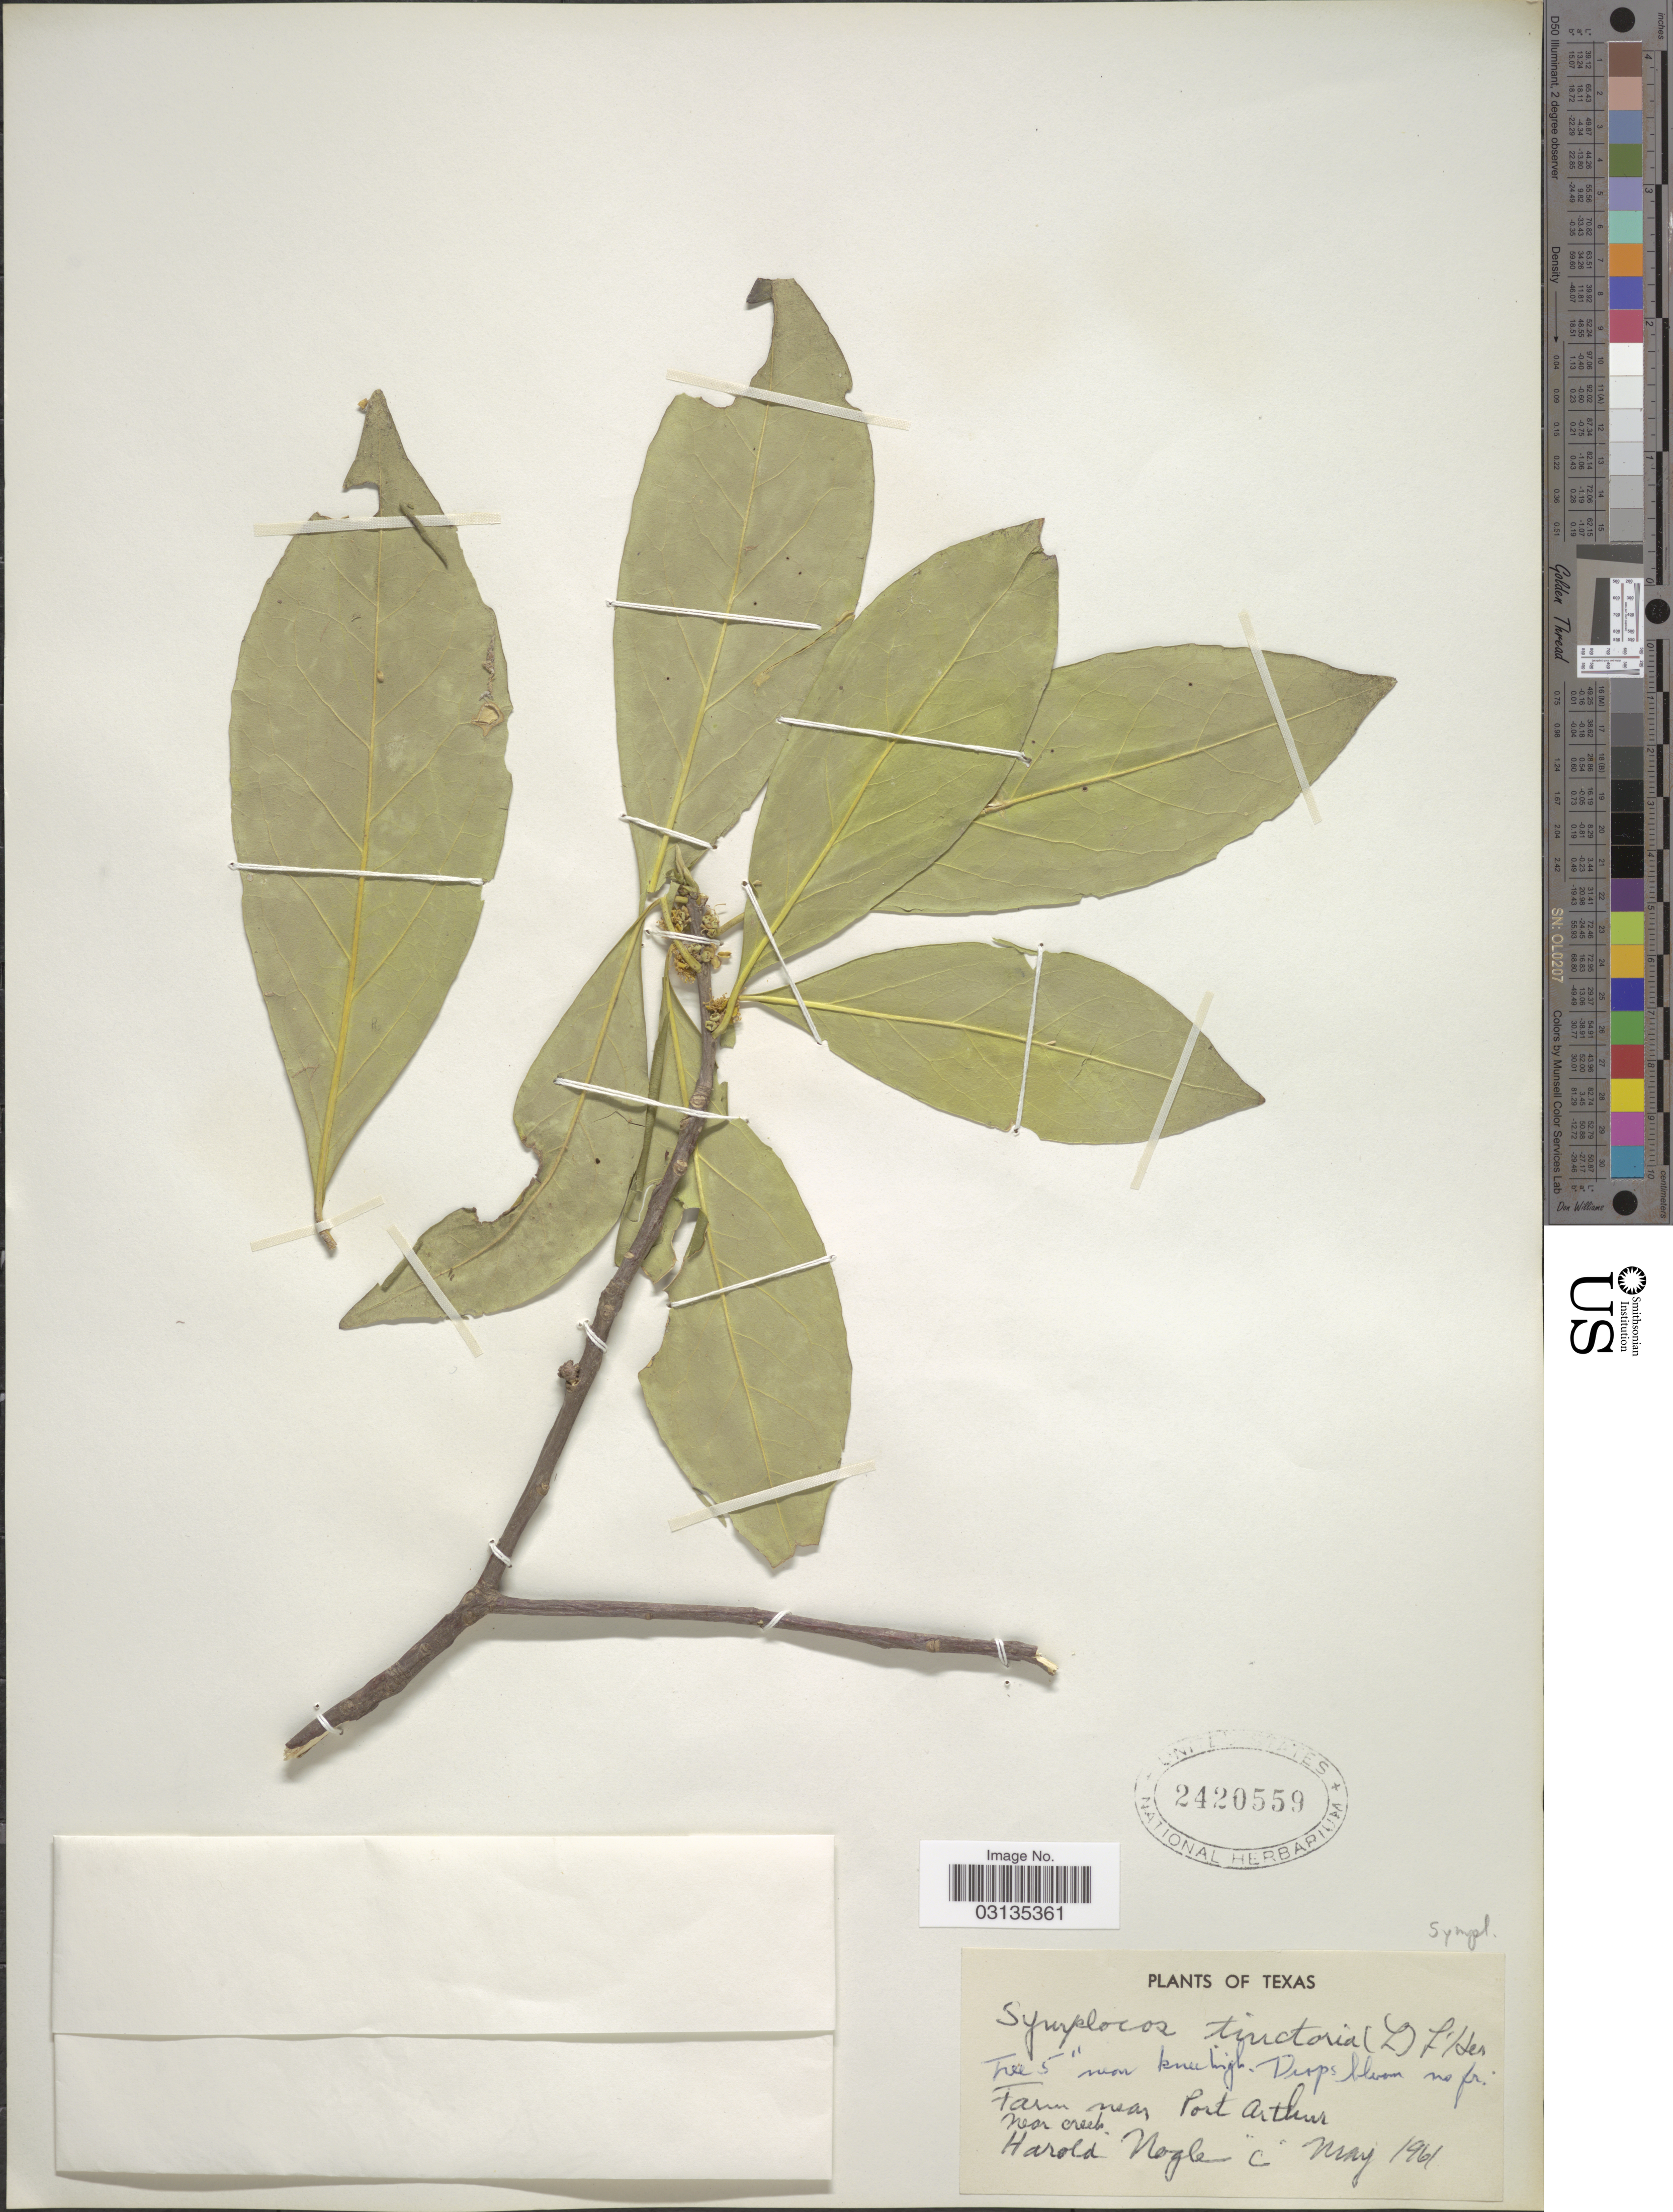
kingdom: Plantae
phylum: Tracheophyta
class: Magnoliopsida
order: Ericales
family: Symplocaceae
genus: Symplocos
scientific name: Symplocos tinctoria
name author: (L.) L'Hér.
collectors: H. Nogle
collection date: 1961-05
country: United States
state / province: Texas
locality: Farm near Port Arthur near creek.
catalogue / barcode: US 2420559